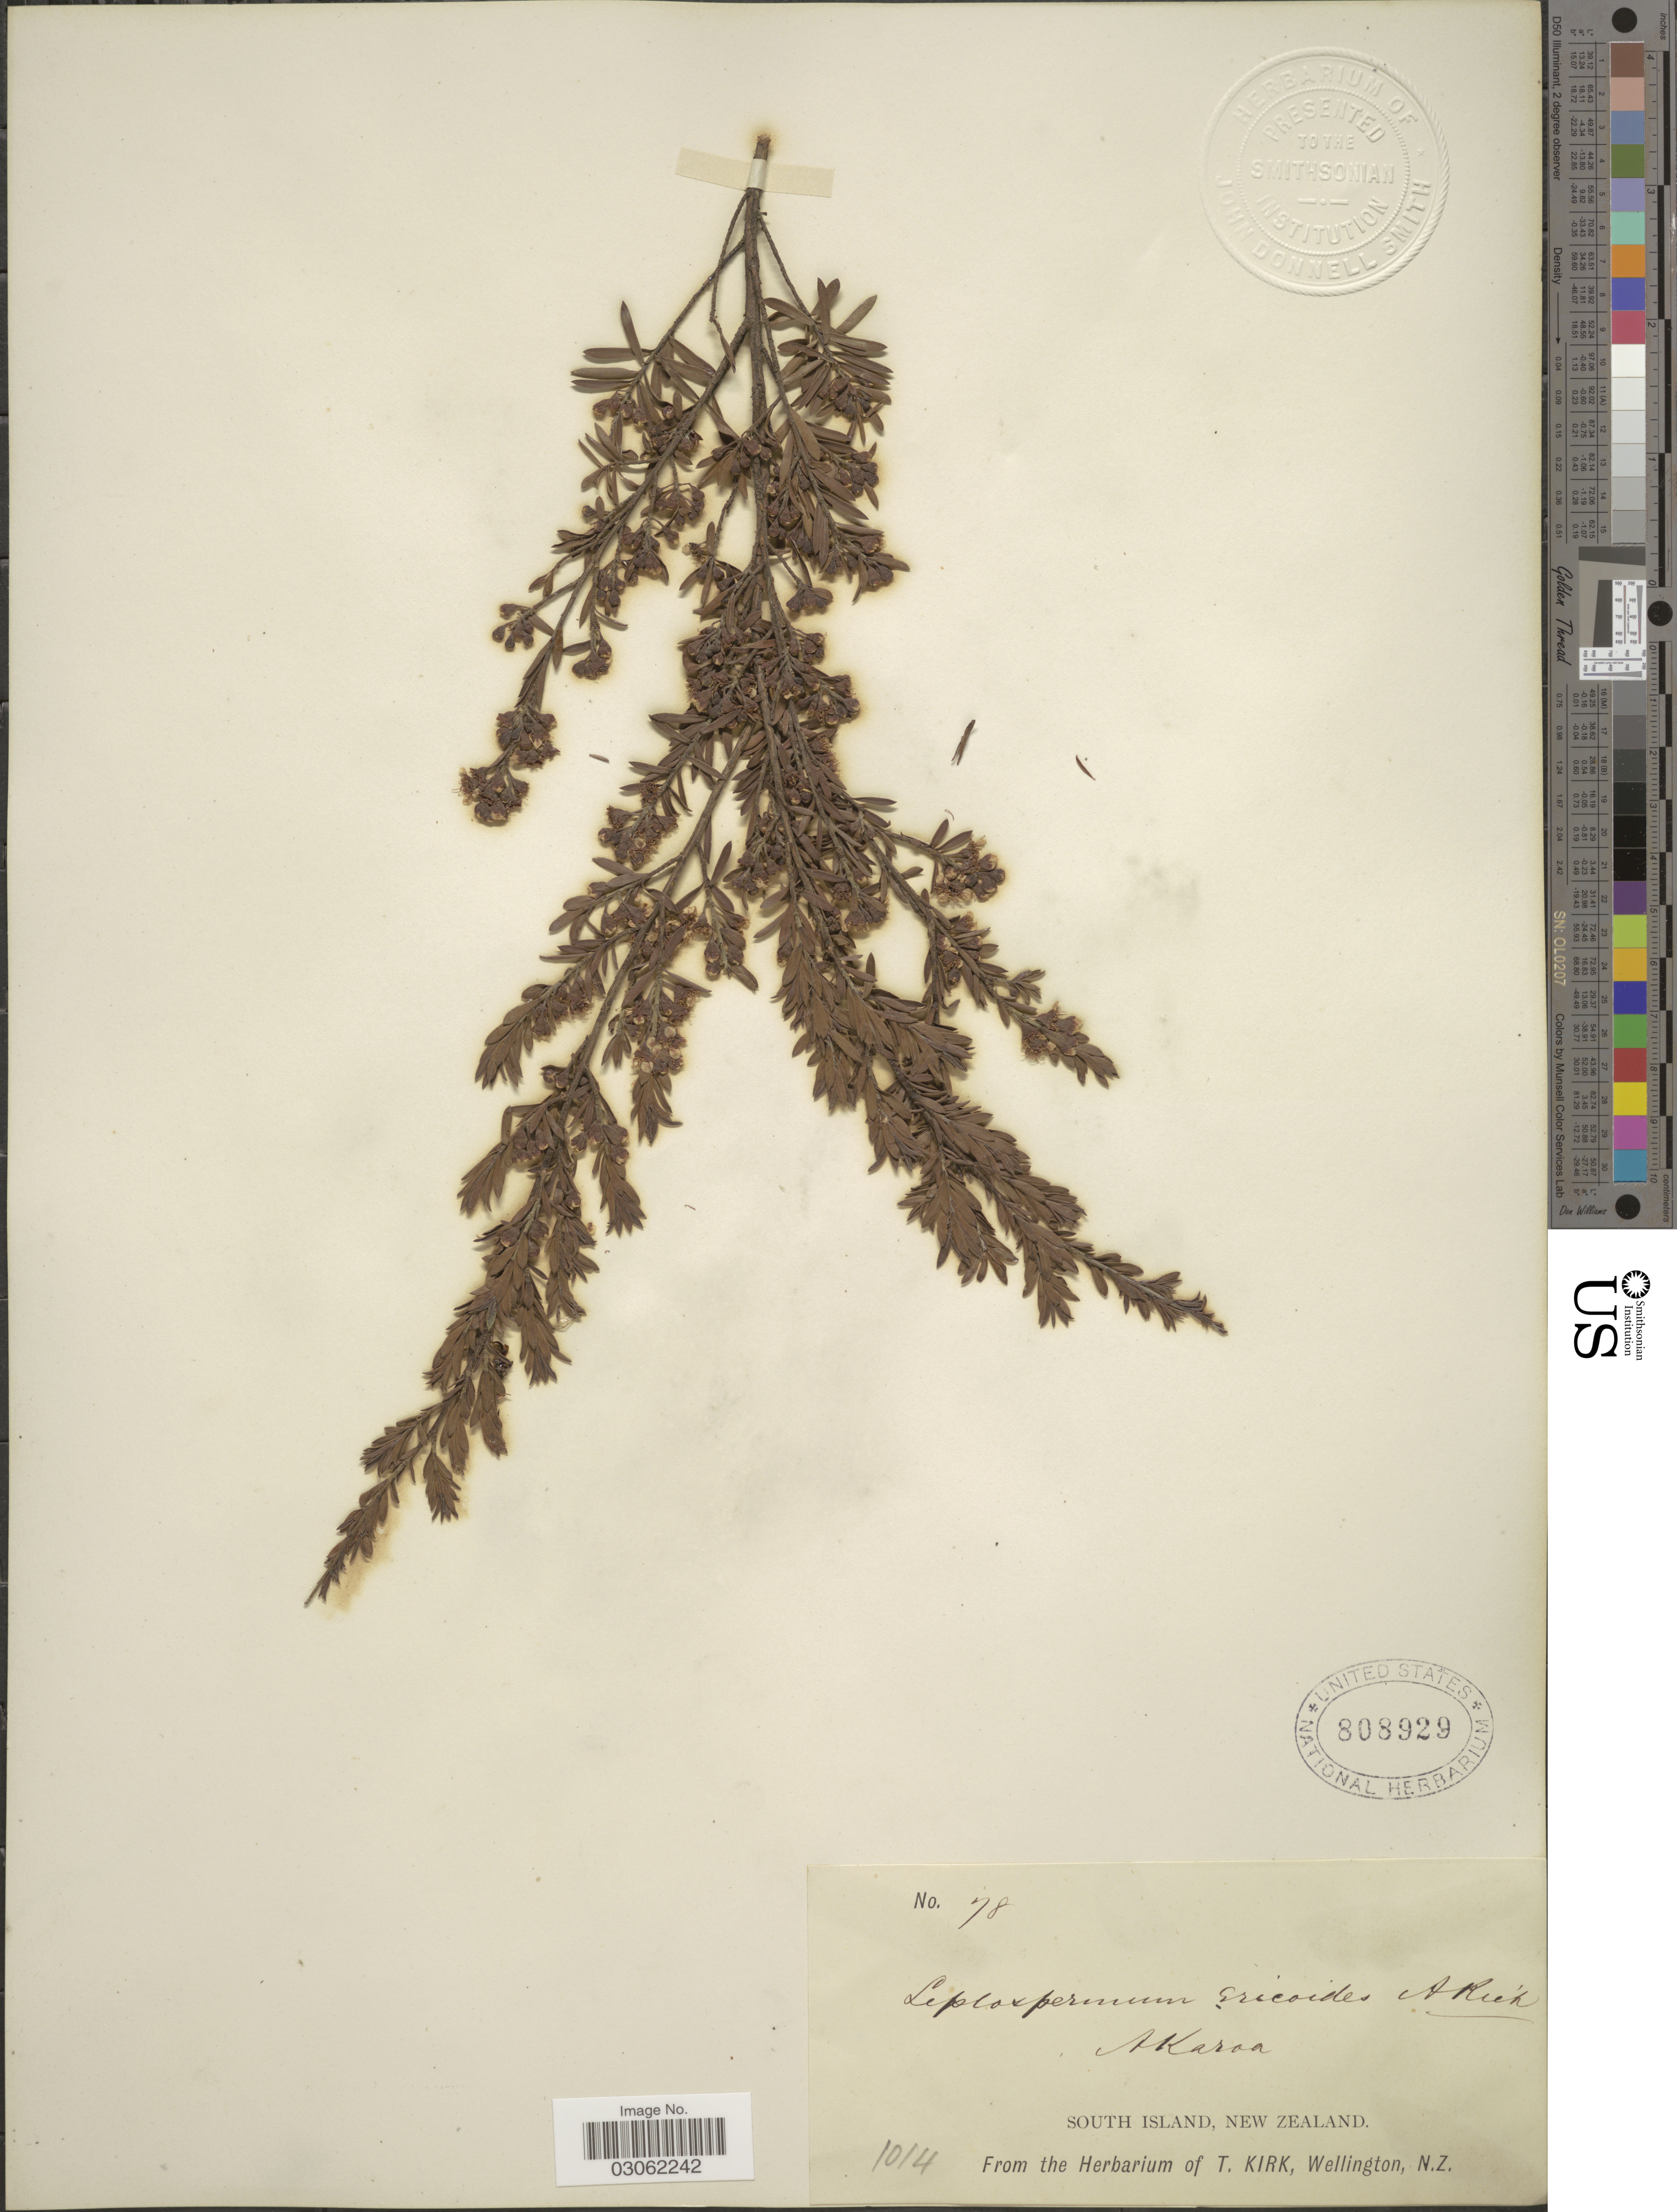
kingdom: Plantae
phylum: Tracheophyta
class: Magnoliopsida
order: Myrtales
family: Myrtaceae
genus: Kunzea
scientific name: Kunzea robusta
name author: de Lange & Toelken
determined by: Greer, P. A.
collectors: ex herb. T. Kirk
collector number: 78/1014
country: New Zealand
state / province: Wellington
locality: South Island.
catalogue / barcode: US 808929